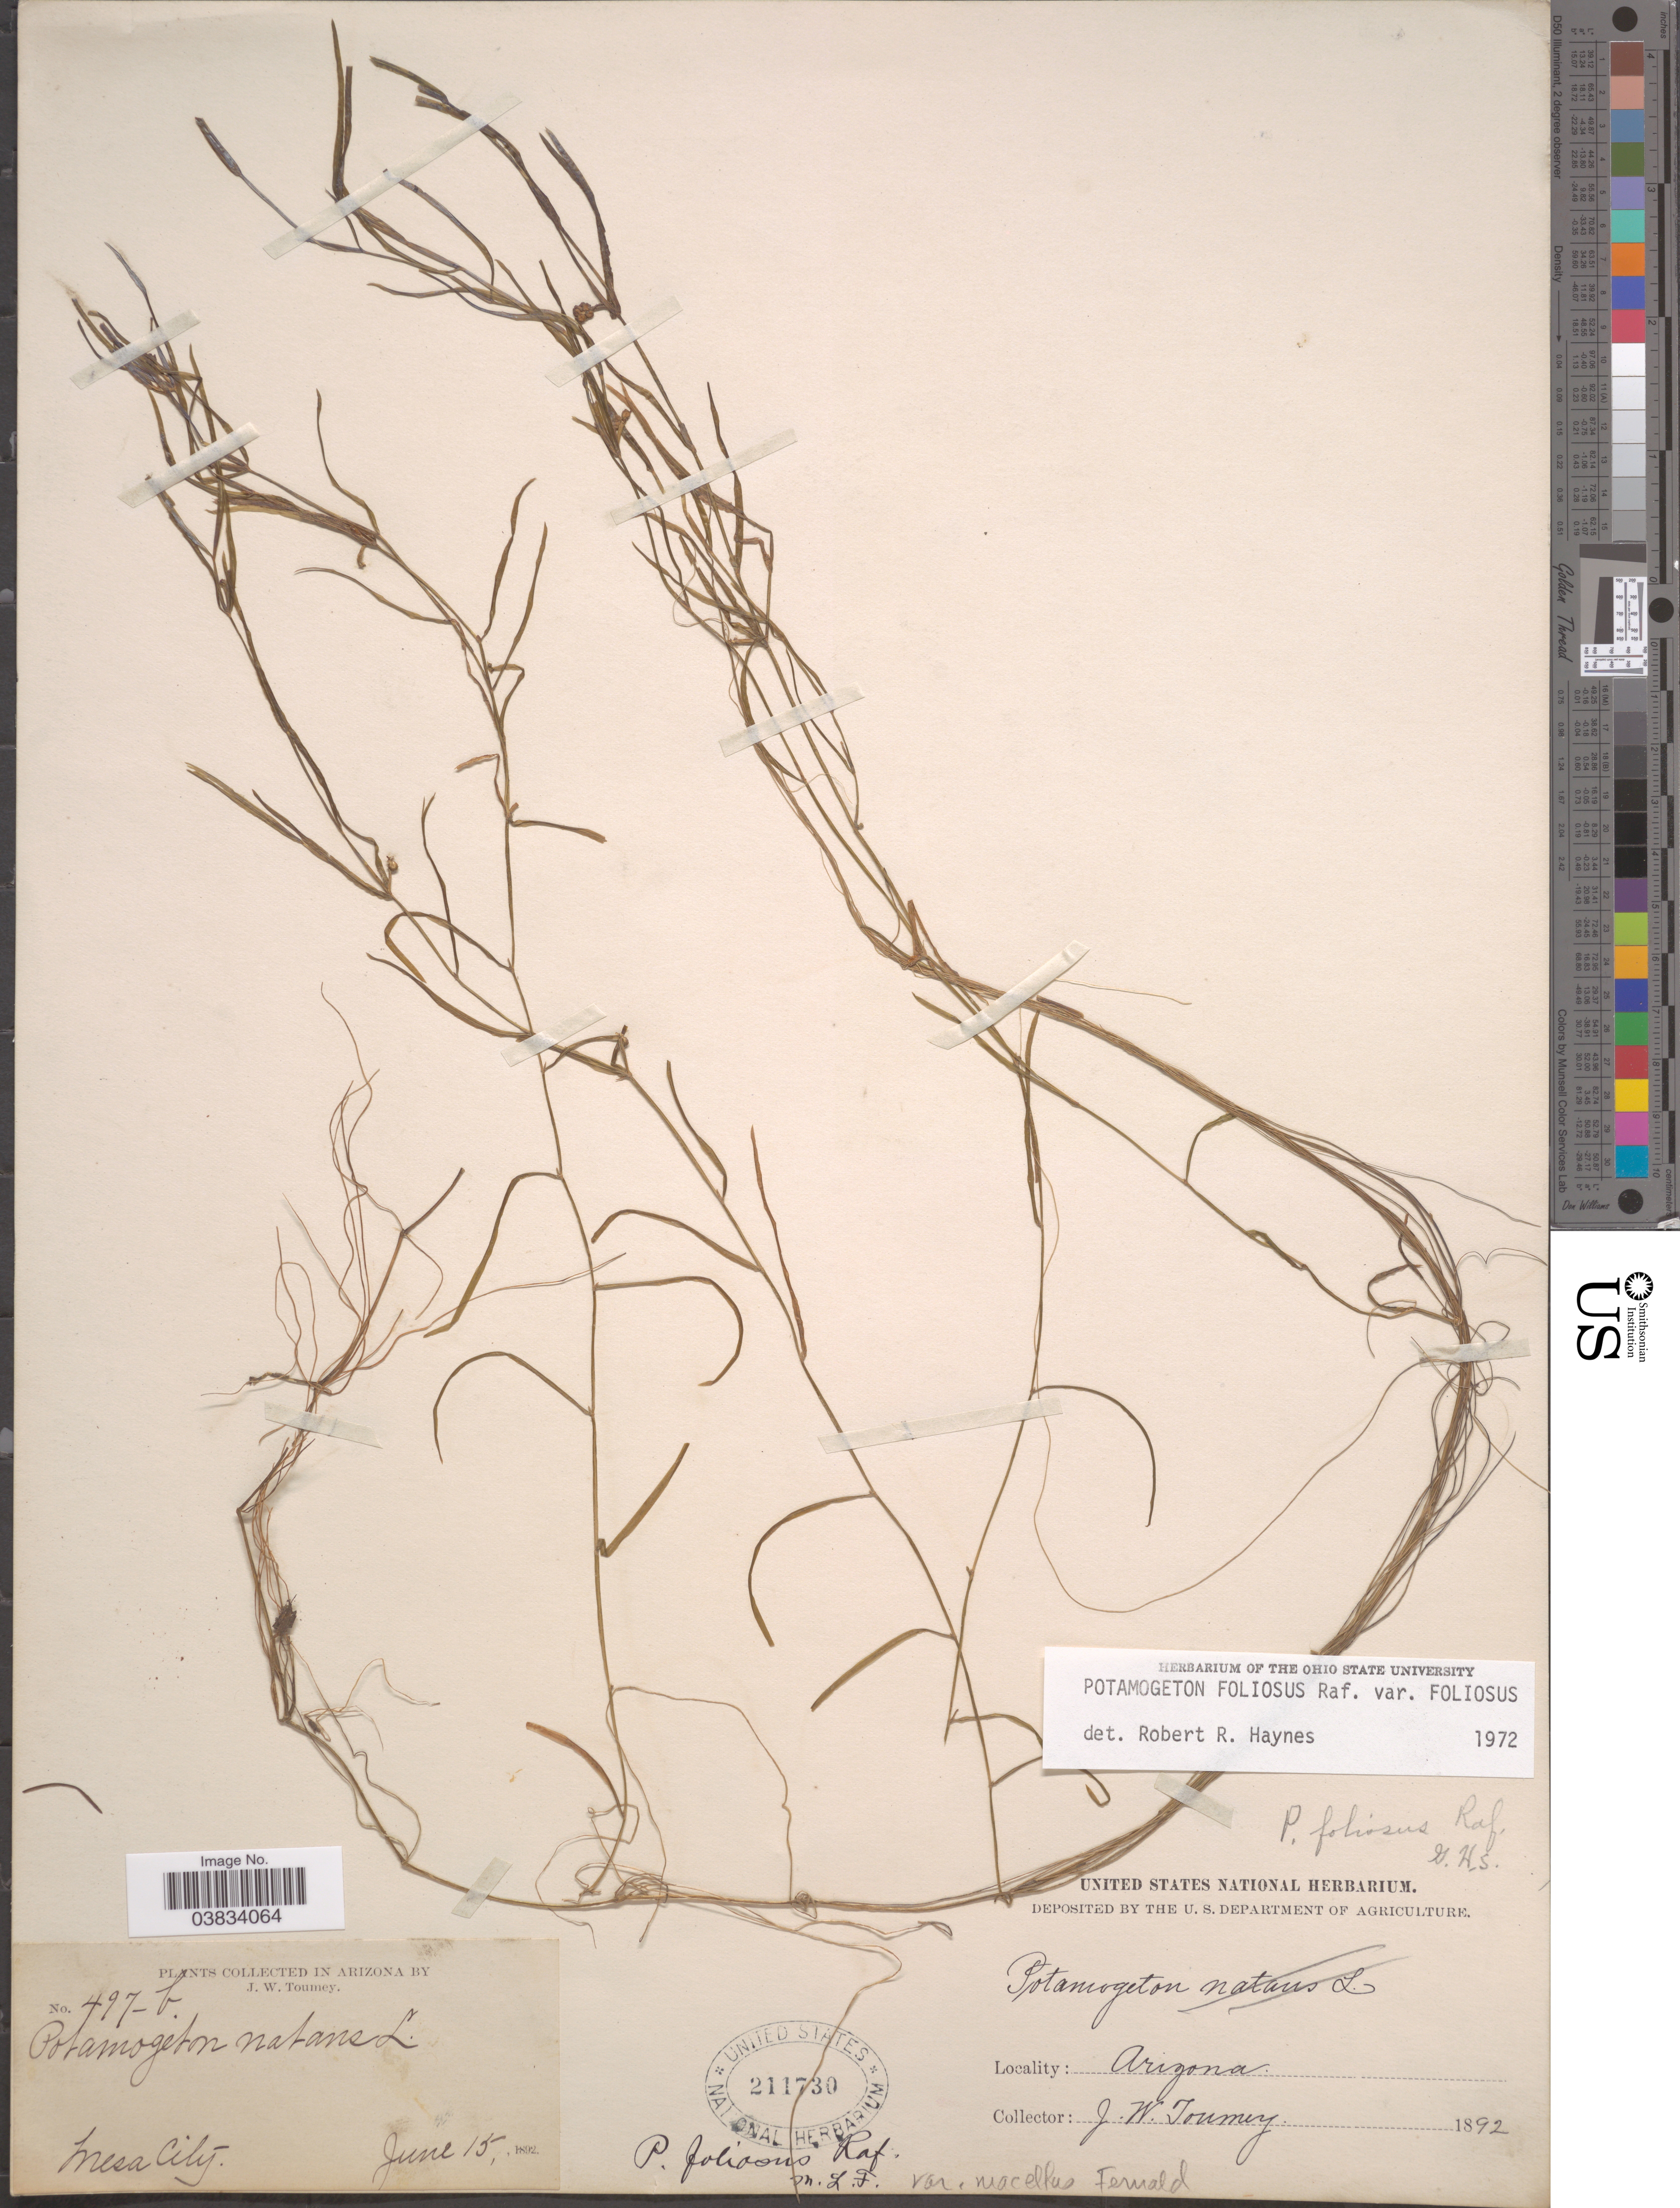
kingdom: Plantae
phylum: Tracheophyta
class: Liliopsida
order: Alismatales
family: Potamogetonaceae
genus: Potamogeton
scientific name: Potamogeton foliosus var. foliosus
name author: Raf.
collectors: J. W. Toumey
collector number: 497b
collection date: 1892-06-15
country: United States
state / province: Arizona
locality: Mesa City.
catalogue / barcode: US 211730